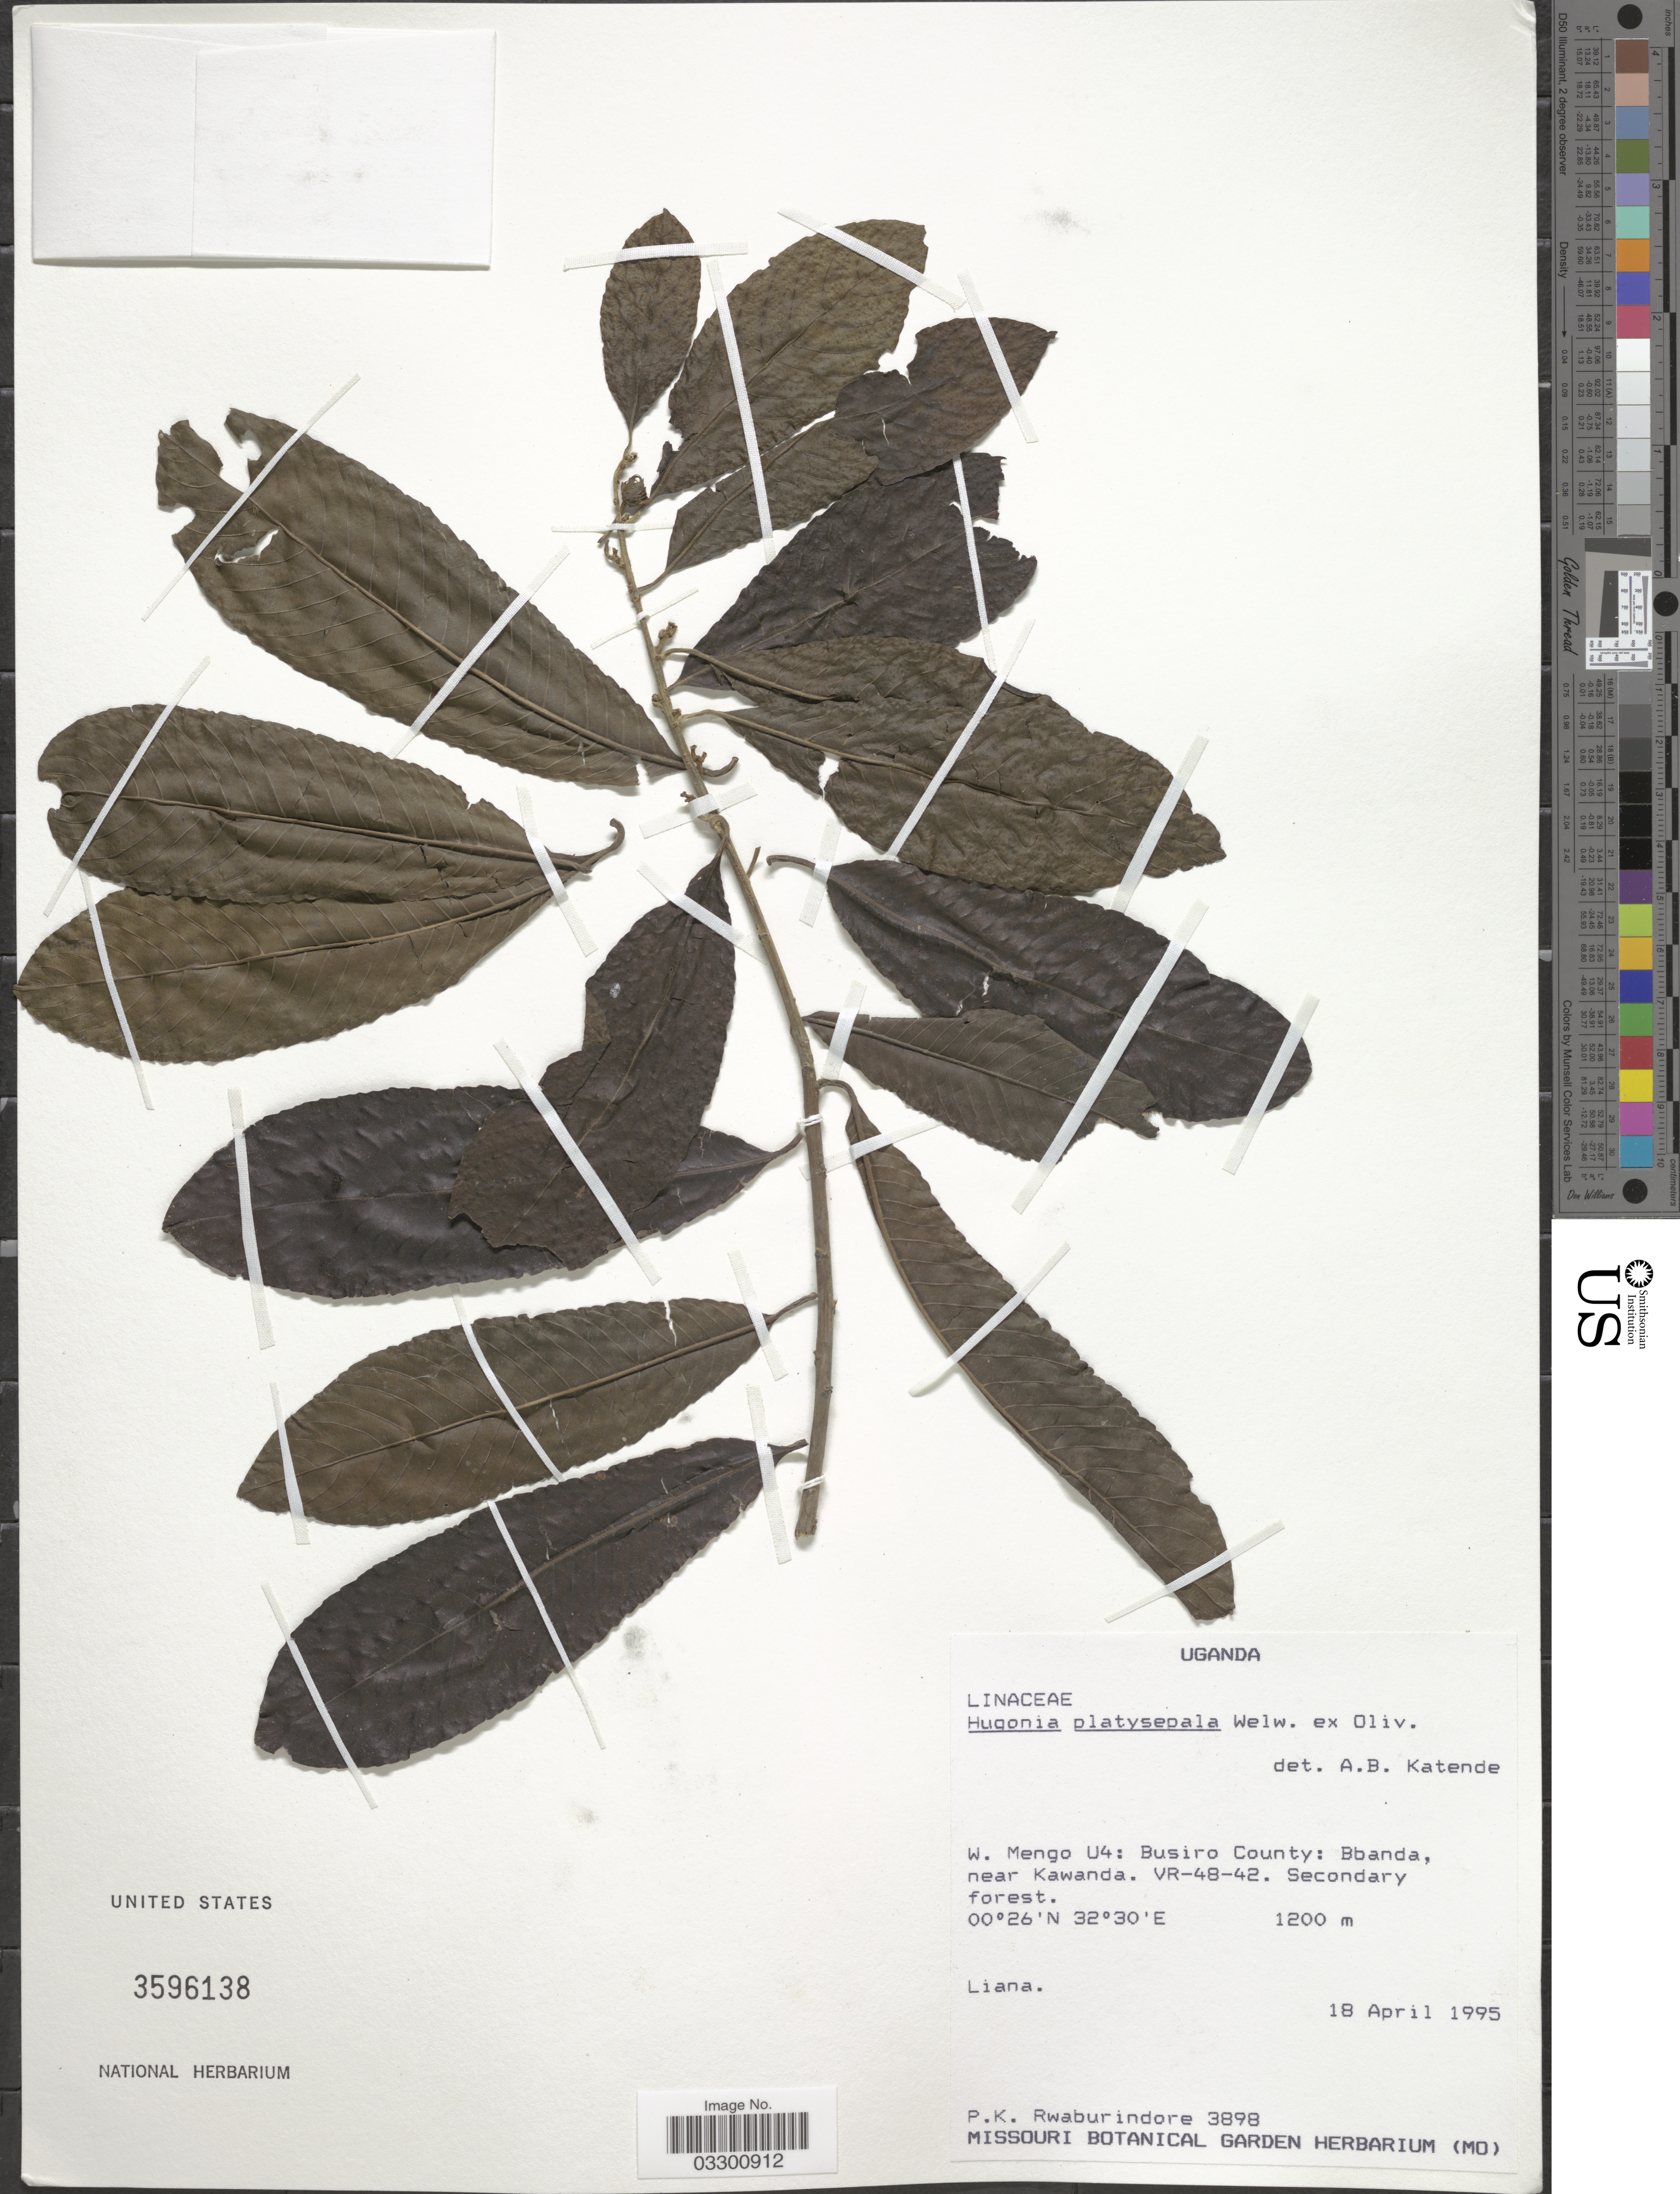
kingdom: Plantae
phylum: Tracheophyta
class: Magnoliopsida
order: Malpighiales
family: Linaceae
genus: Hugonia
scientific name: Hugonia platysepala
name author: Welw. ex Oliv.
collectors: P. Rwaburindore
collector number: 3898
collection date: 1995-04-18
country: Uganda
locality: W. Mengo U4: Busiro County: Bbanda, near Kawanda. VR-48-42.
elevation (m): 1200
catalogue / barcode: US 2596138